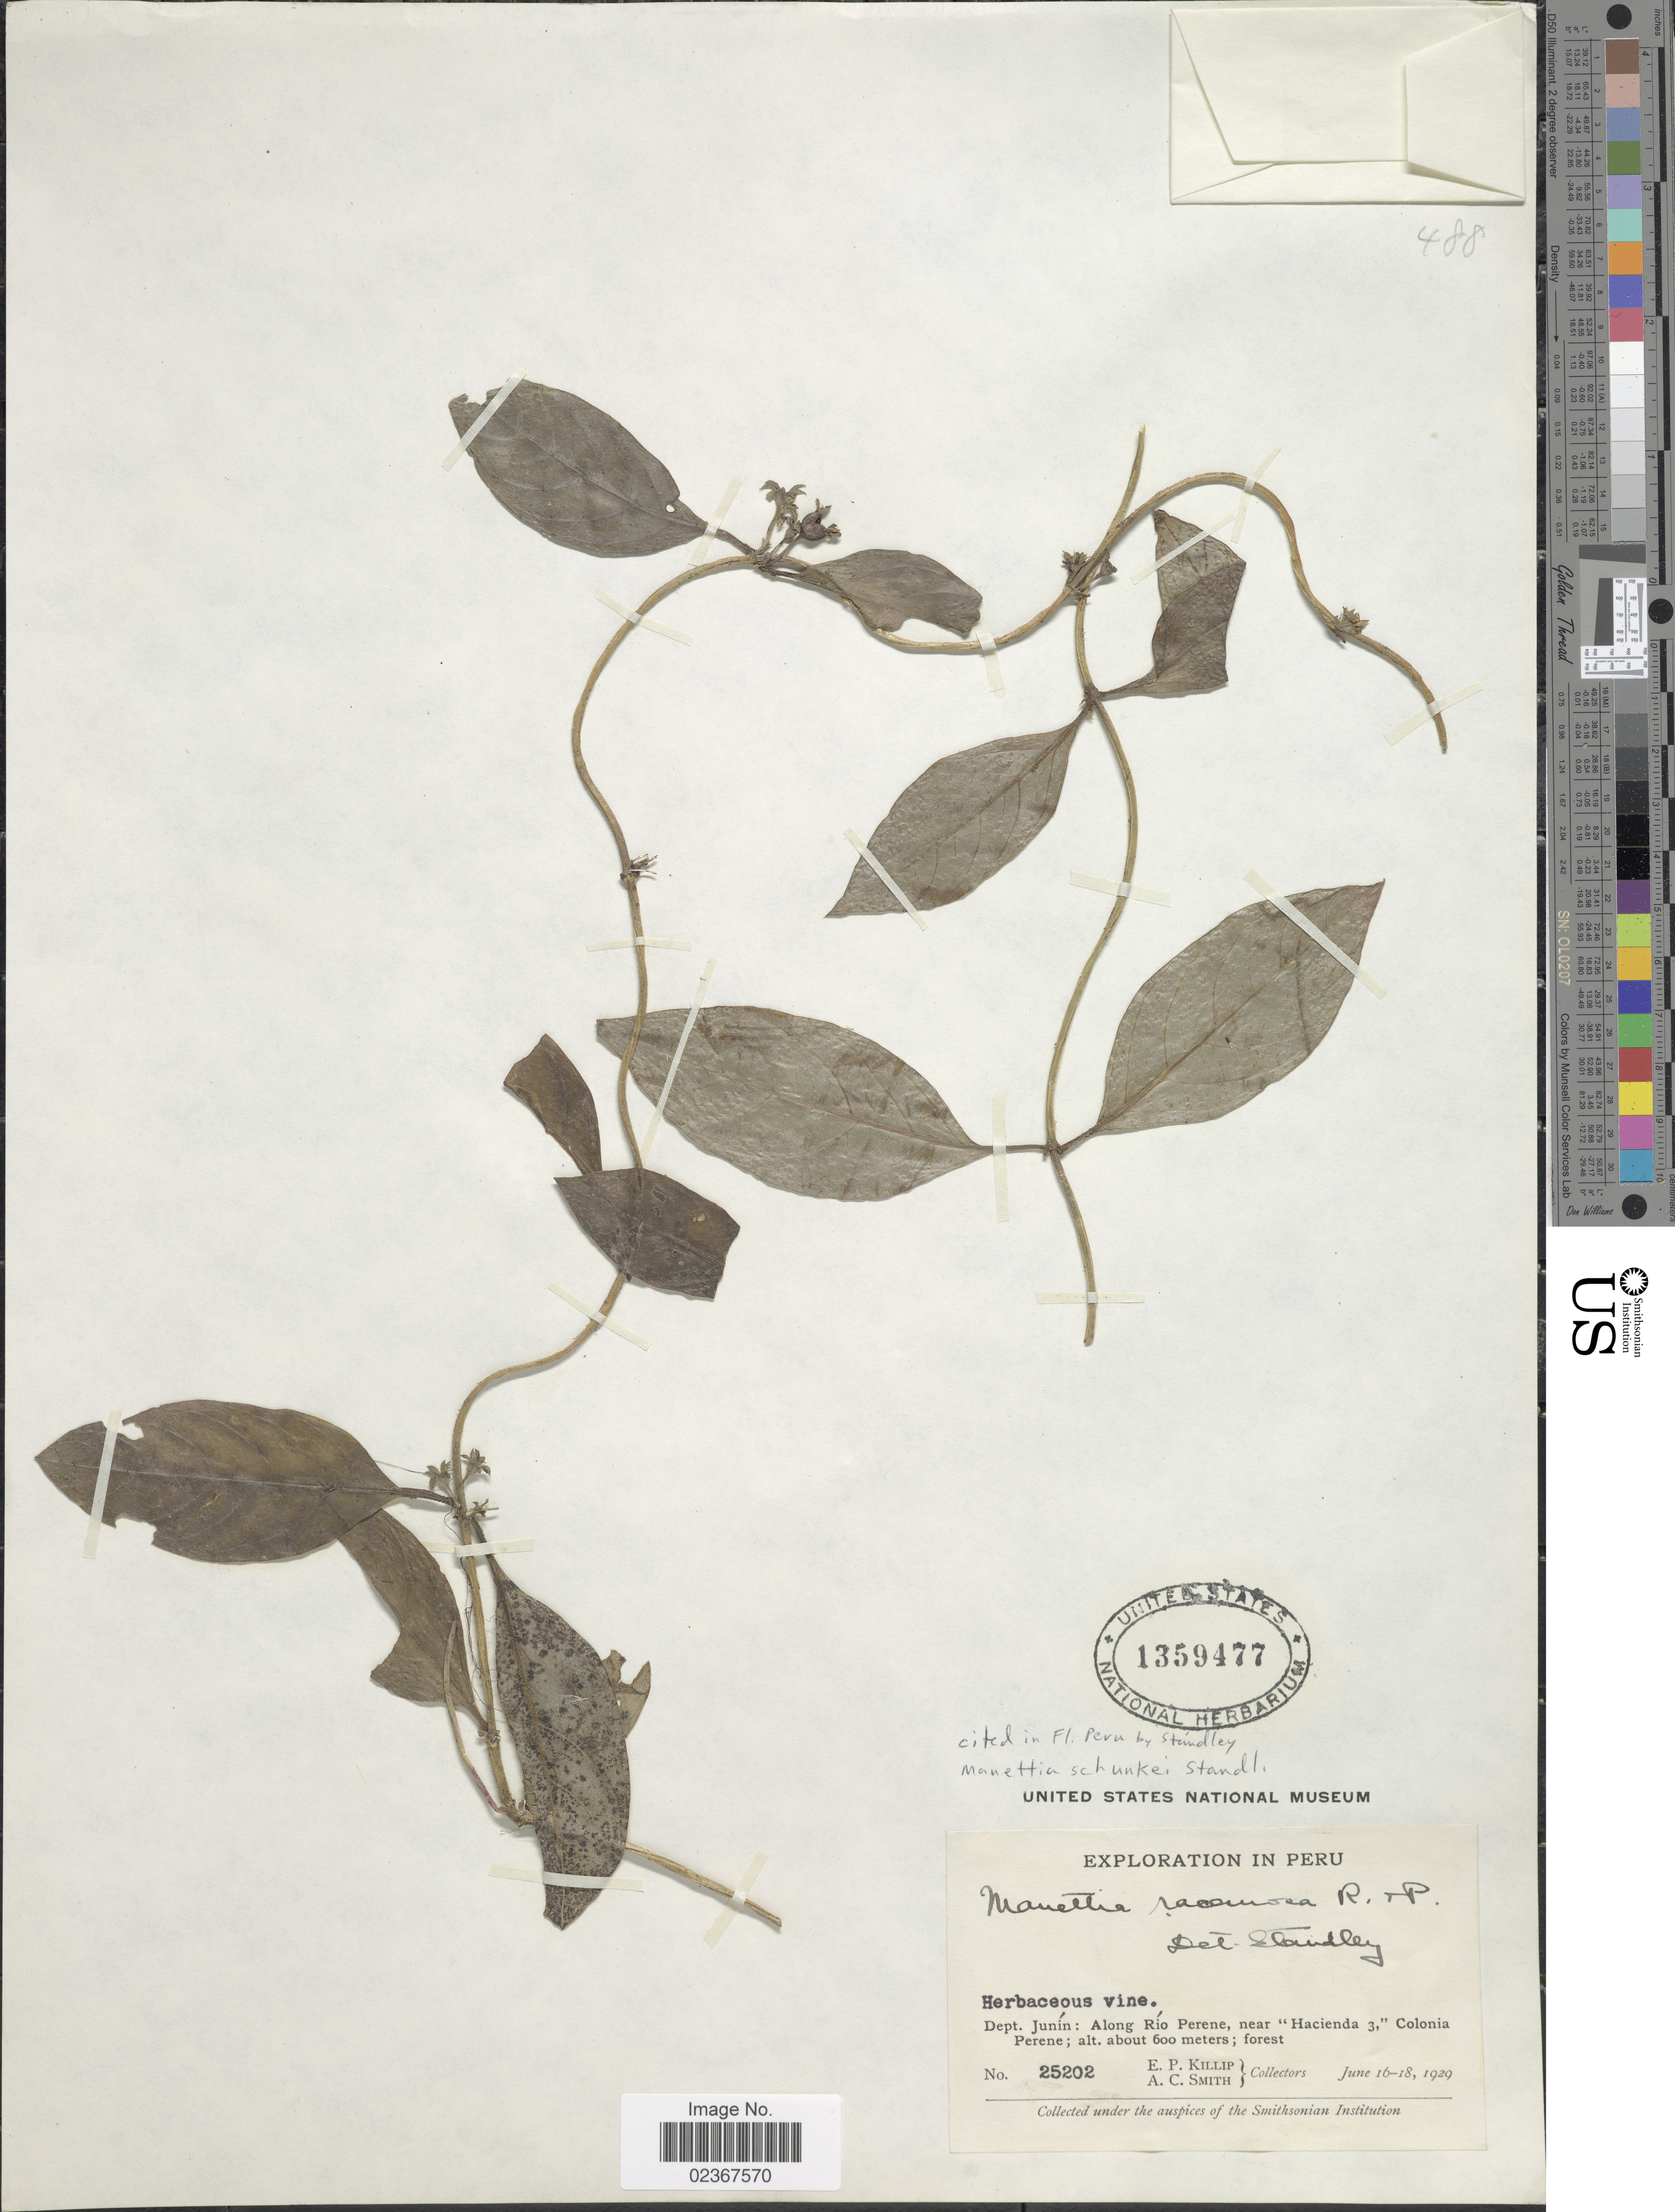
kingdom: Plantae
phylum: Tracheophyta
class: Magnoliopsida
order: Gentianales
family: Rubiaceae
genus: Manettia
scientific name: Manettia schunkei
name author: Standl.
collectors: E. P. Killip & A. C. Smith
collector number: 25202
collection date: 1929-06-16/1929-06-18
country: Peru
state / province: Junín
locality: Dept. Junín: Along Río Perene, near 'Hacienda 3,' Colonia Perena; forest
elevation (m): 600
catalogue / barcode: US 1359477